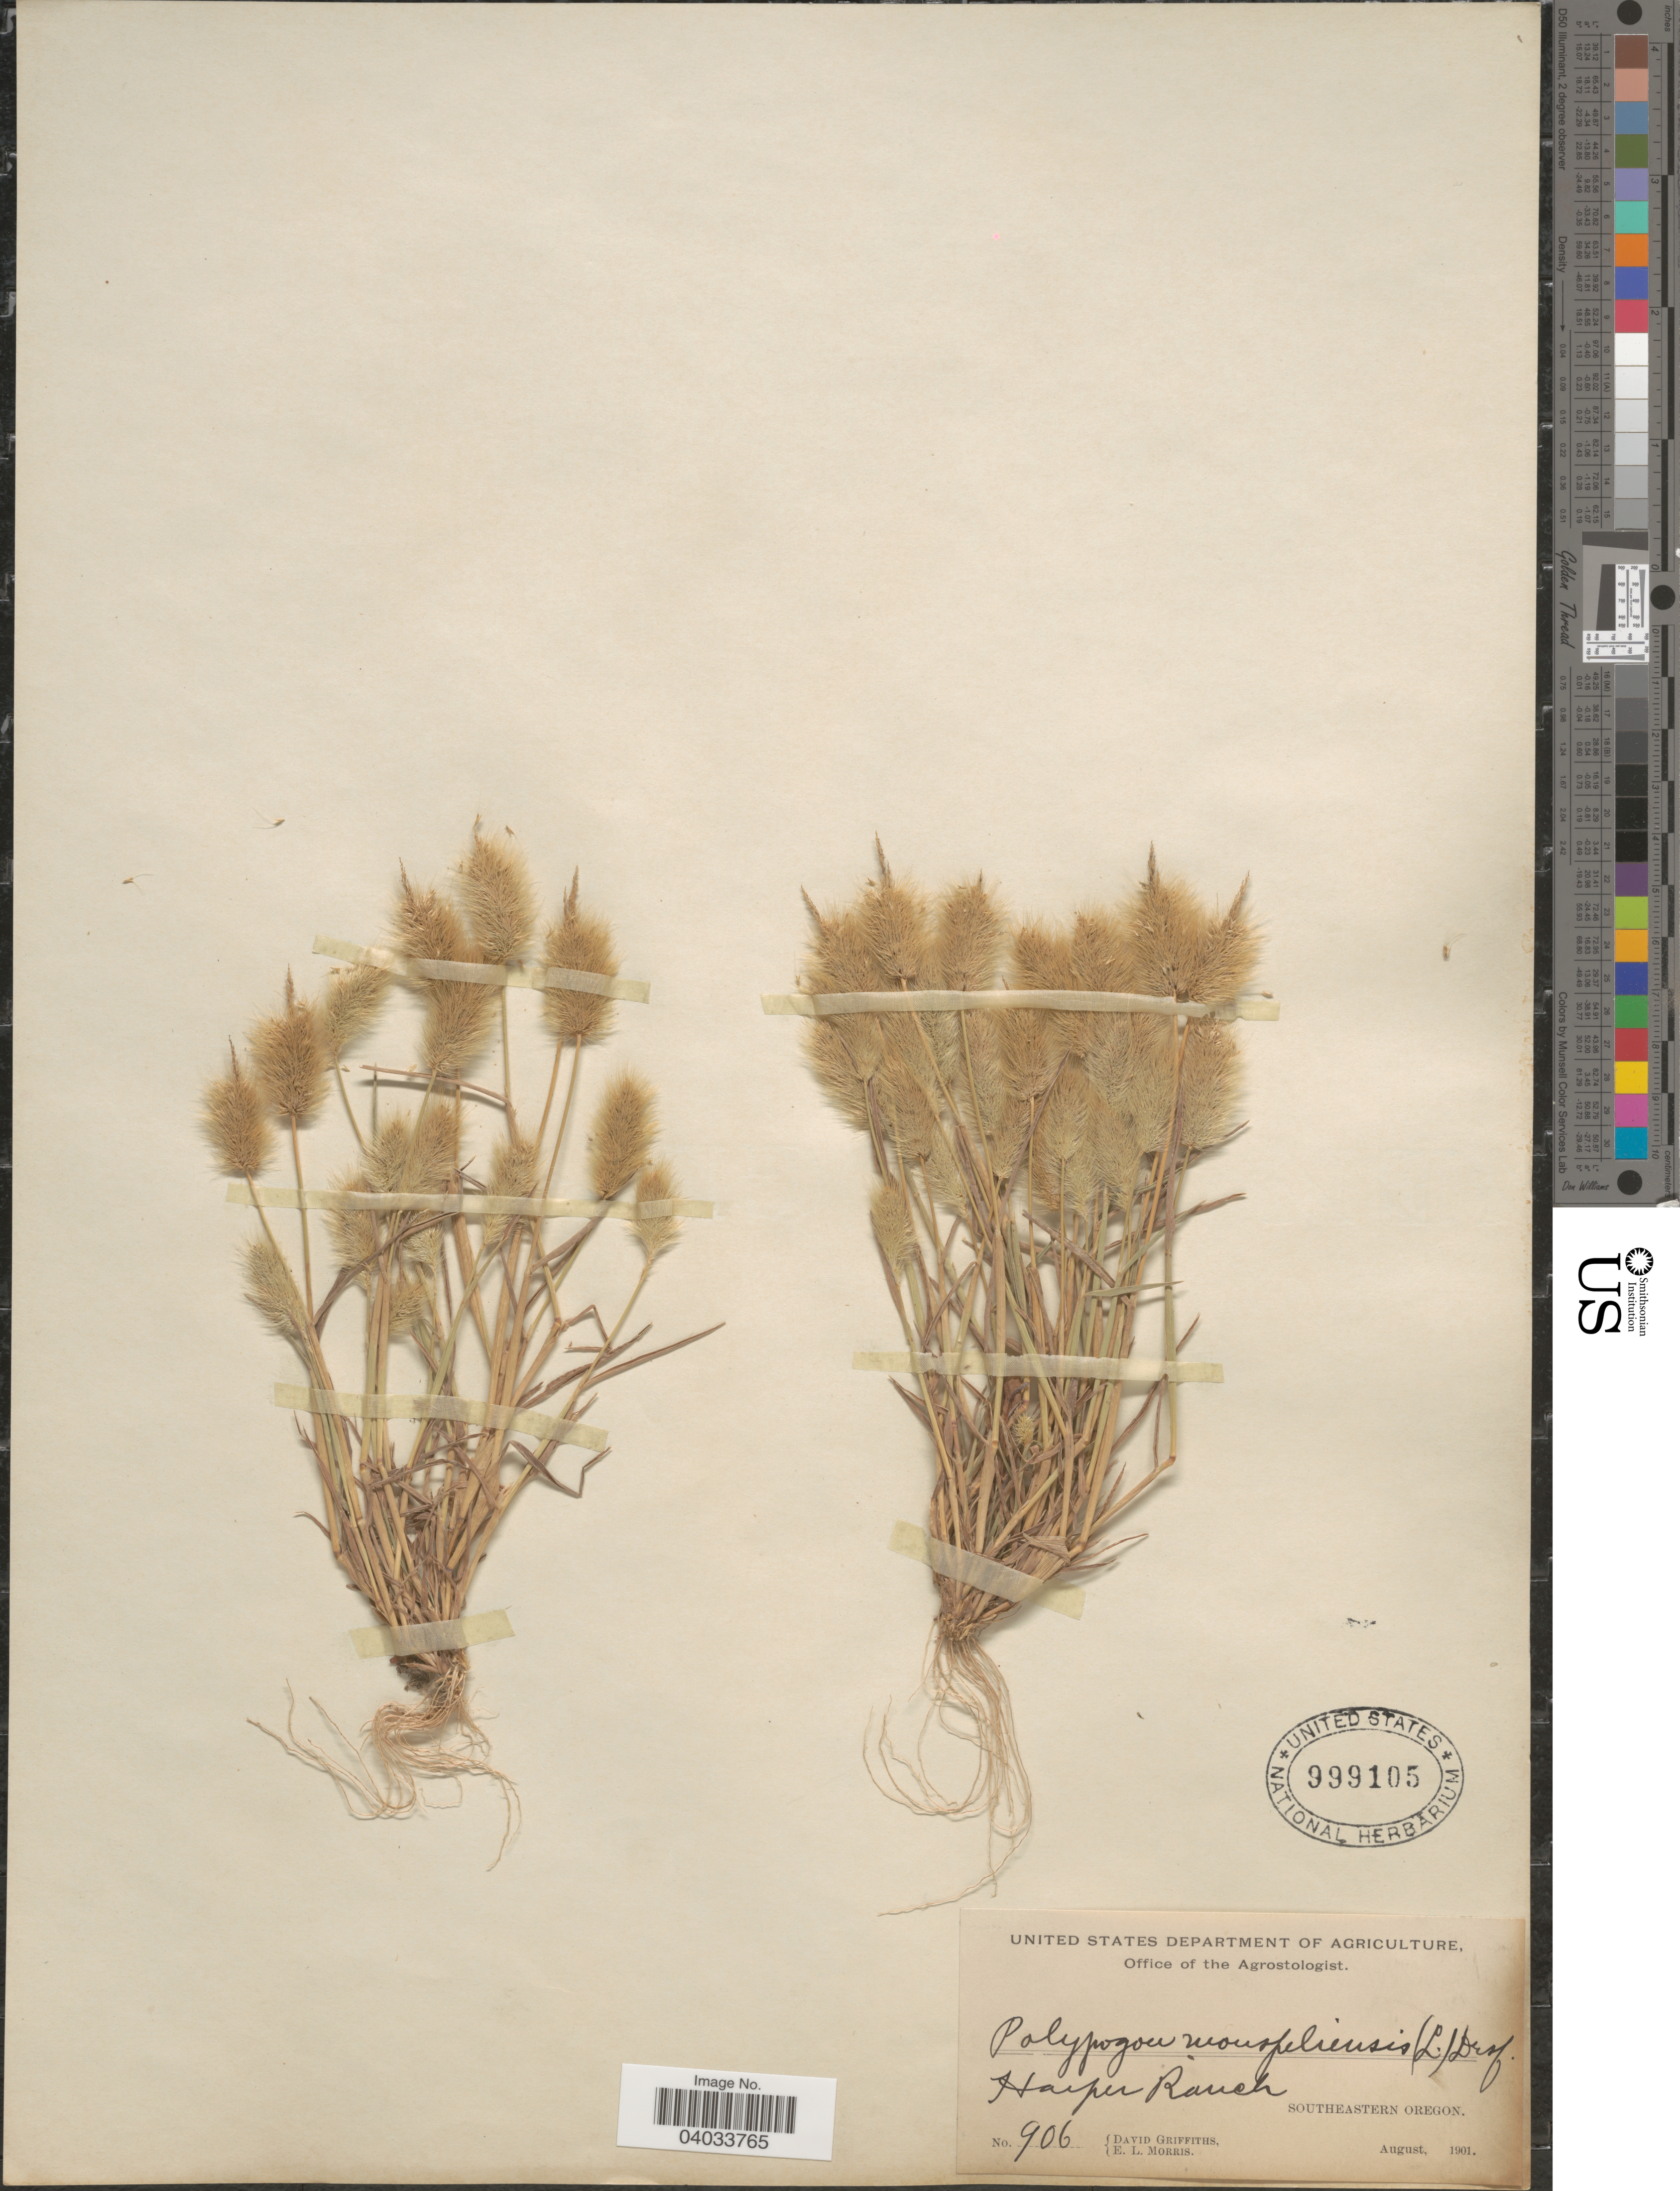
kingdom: Plantae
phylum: Tracheophyta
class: Liliopsida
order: Poales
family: Poaceae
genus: Polypogon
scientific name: Polypogon monspeliensis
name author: (L.) Desf.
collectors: D. Griffiths & E. Morris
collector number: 906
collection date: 1901-08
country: United States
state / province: Oregon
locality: Harper Ranch, Southeastern Oregon.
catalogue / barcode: US 999105